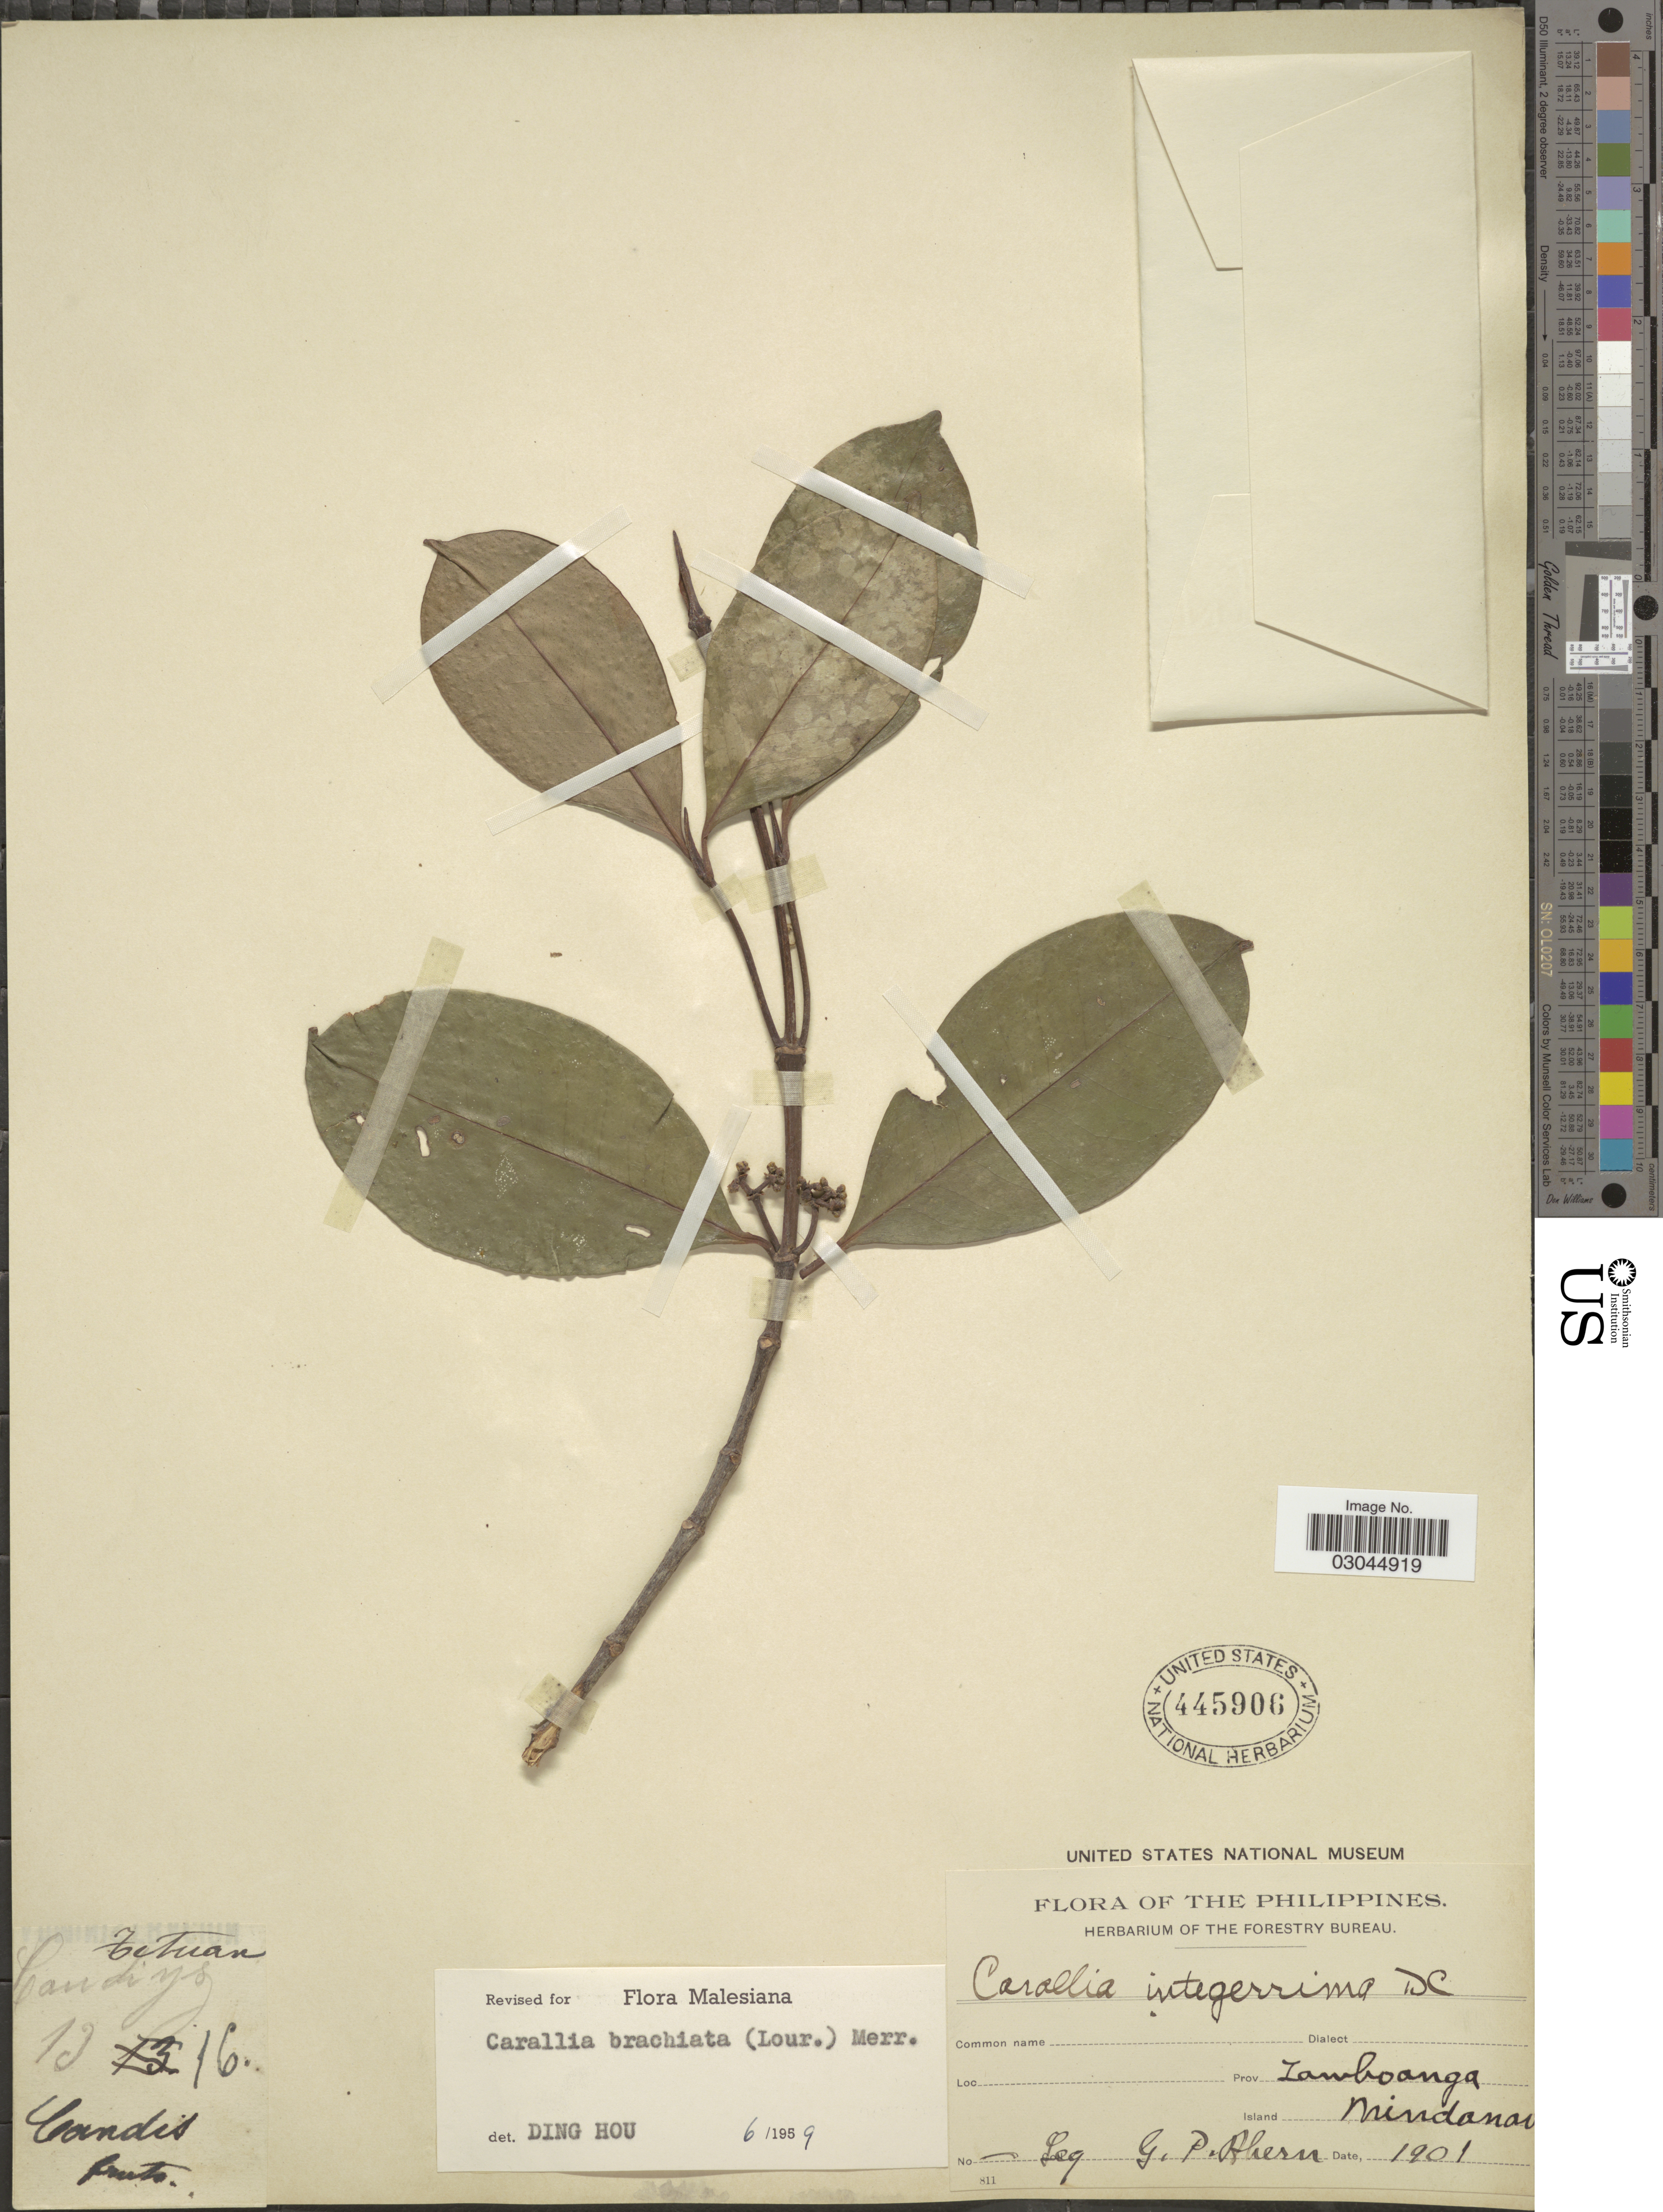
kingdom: Plantae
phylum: Tracheophyta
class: Magnoliopsida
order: Malpighiales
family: Rhizophoraceae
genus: Carallia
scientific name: Carallia brachiata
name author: (Lour.) Merr.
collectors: G. Ahern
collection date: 1901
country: Philippines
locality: Zamboanga, Island Mindanao.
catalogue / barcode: US 445906